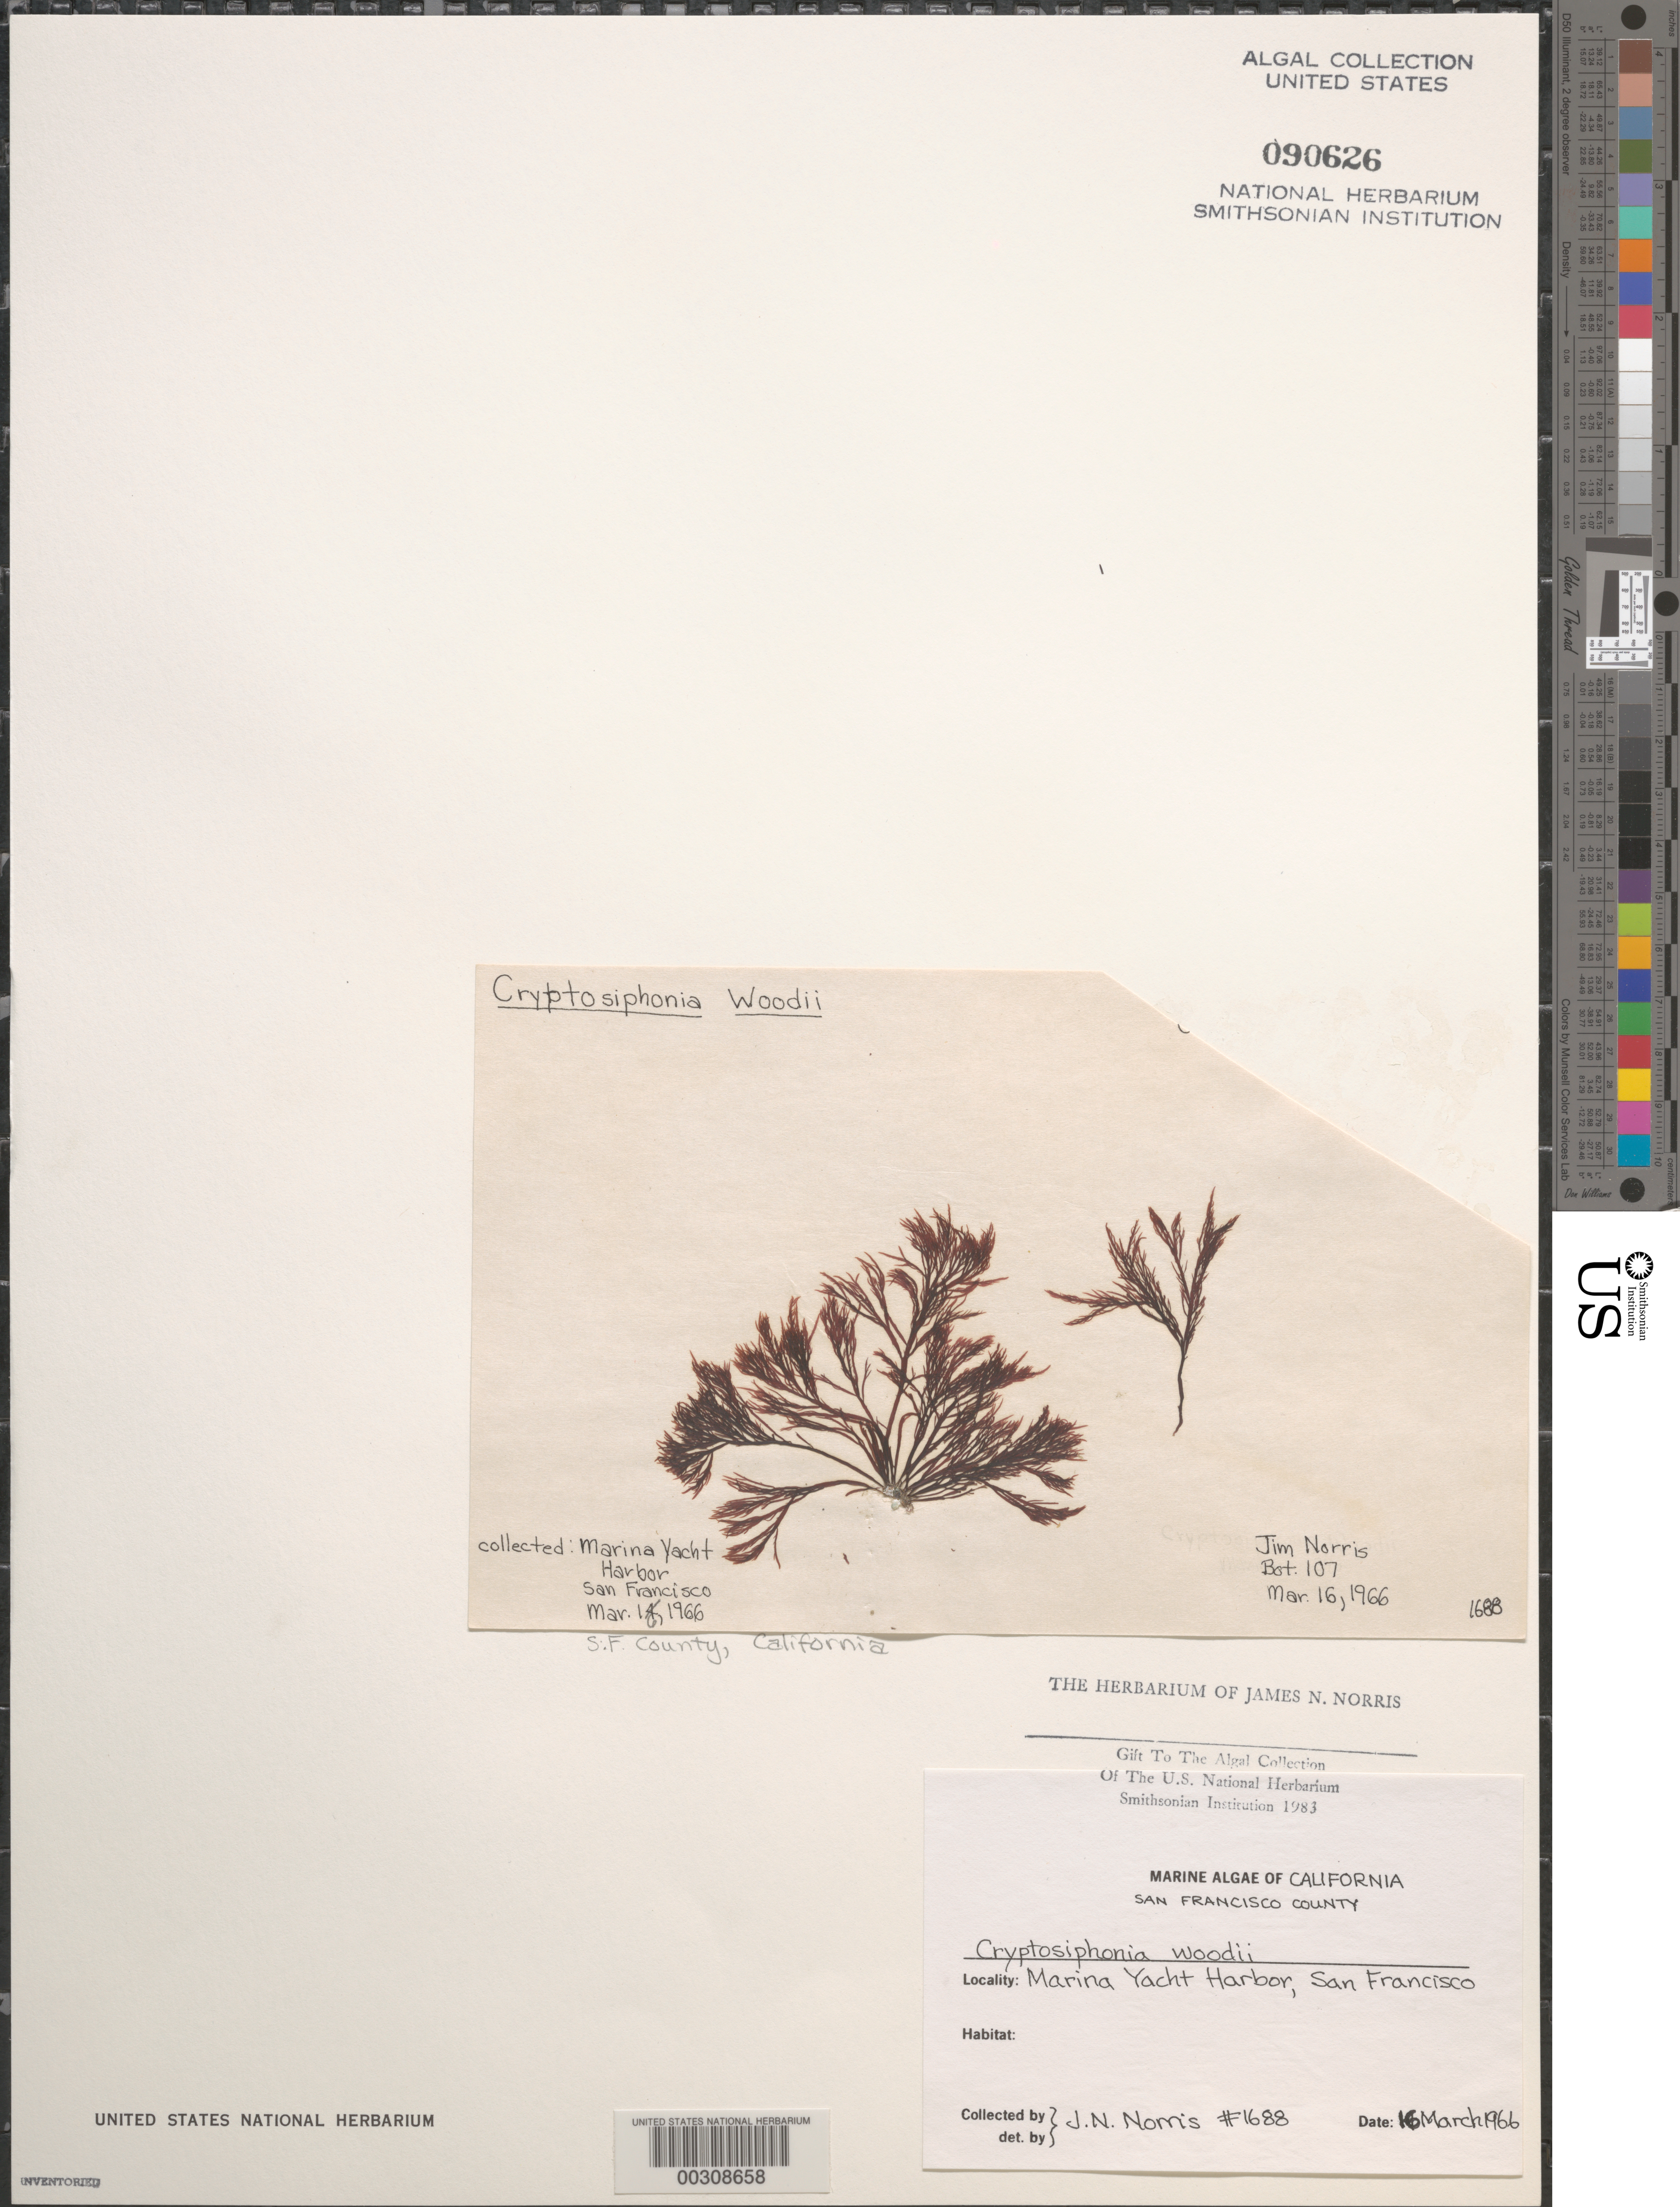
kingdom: Plantae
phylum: Rhodophyta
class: Florideophyceae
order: Gigartinales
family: Dumontiaceae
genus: Cryptosiphonia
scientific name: Cryptosiphonia woodii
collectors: J. Norris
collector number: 1688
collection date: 1966-03-16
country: United States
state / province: California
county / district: San Francisco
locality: San Francisco County. Marina Yacht Harbor, San Francisco.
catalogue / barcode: US 90626